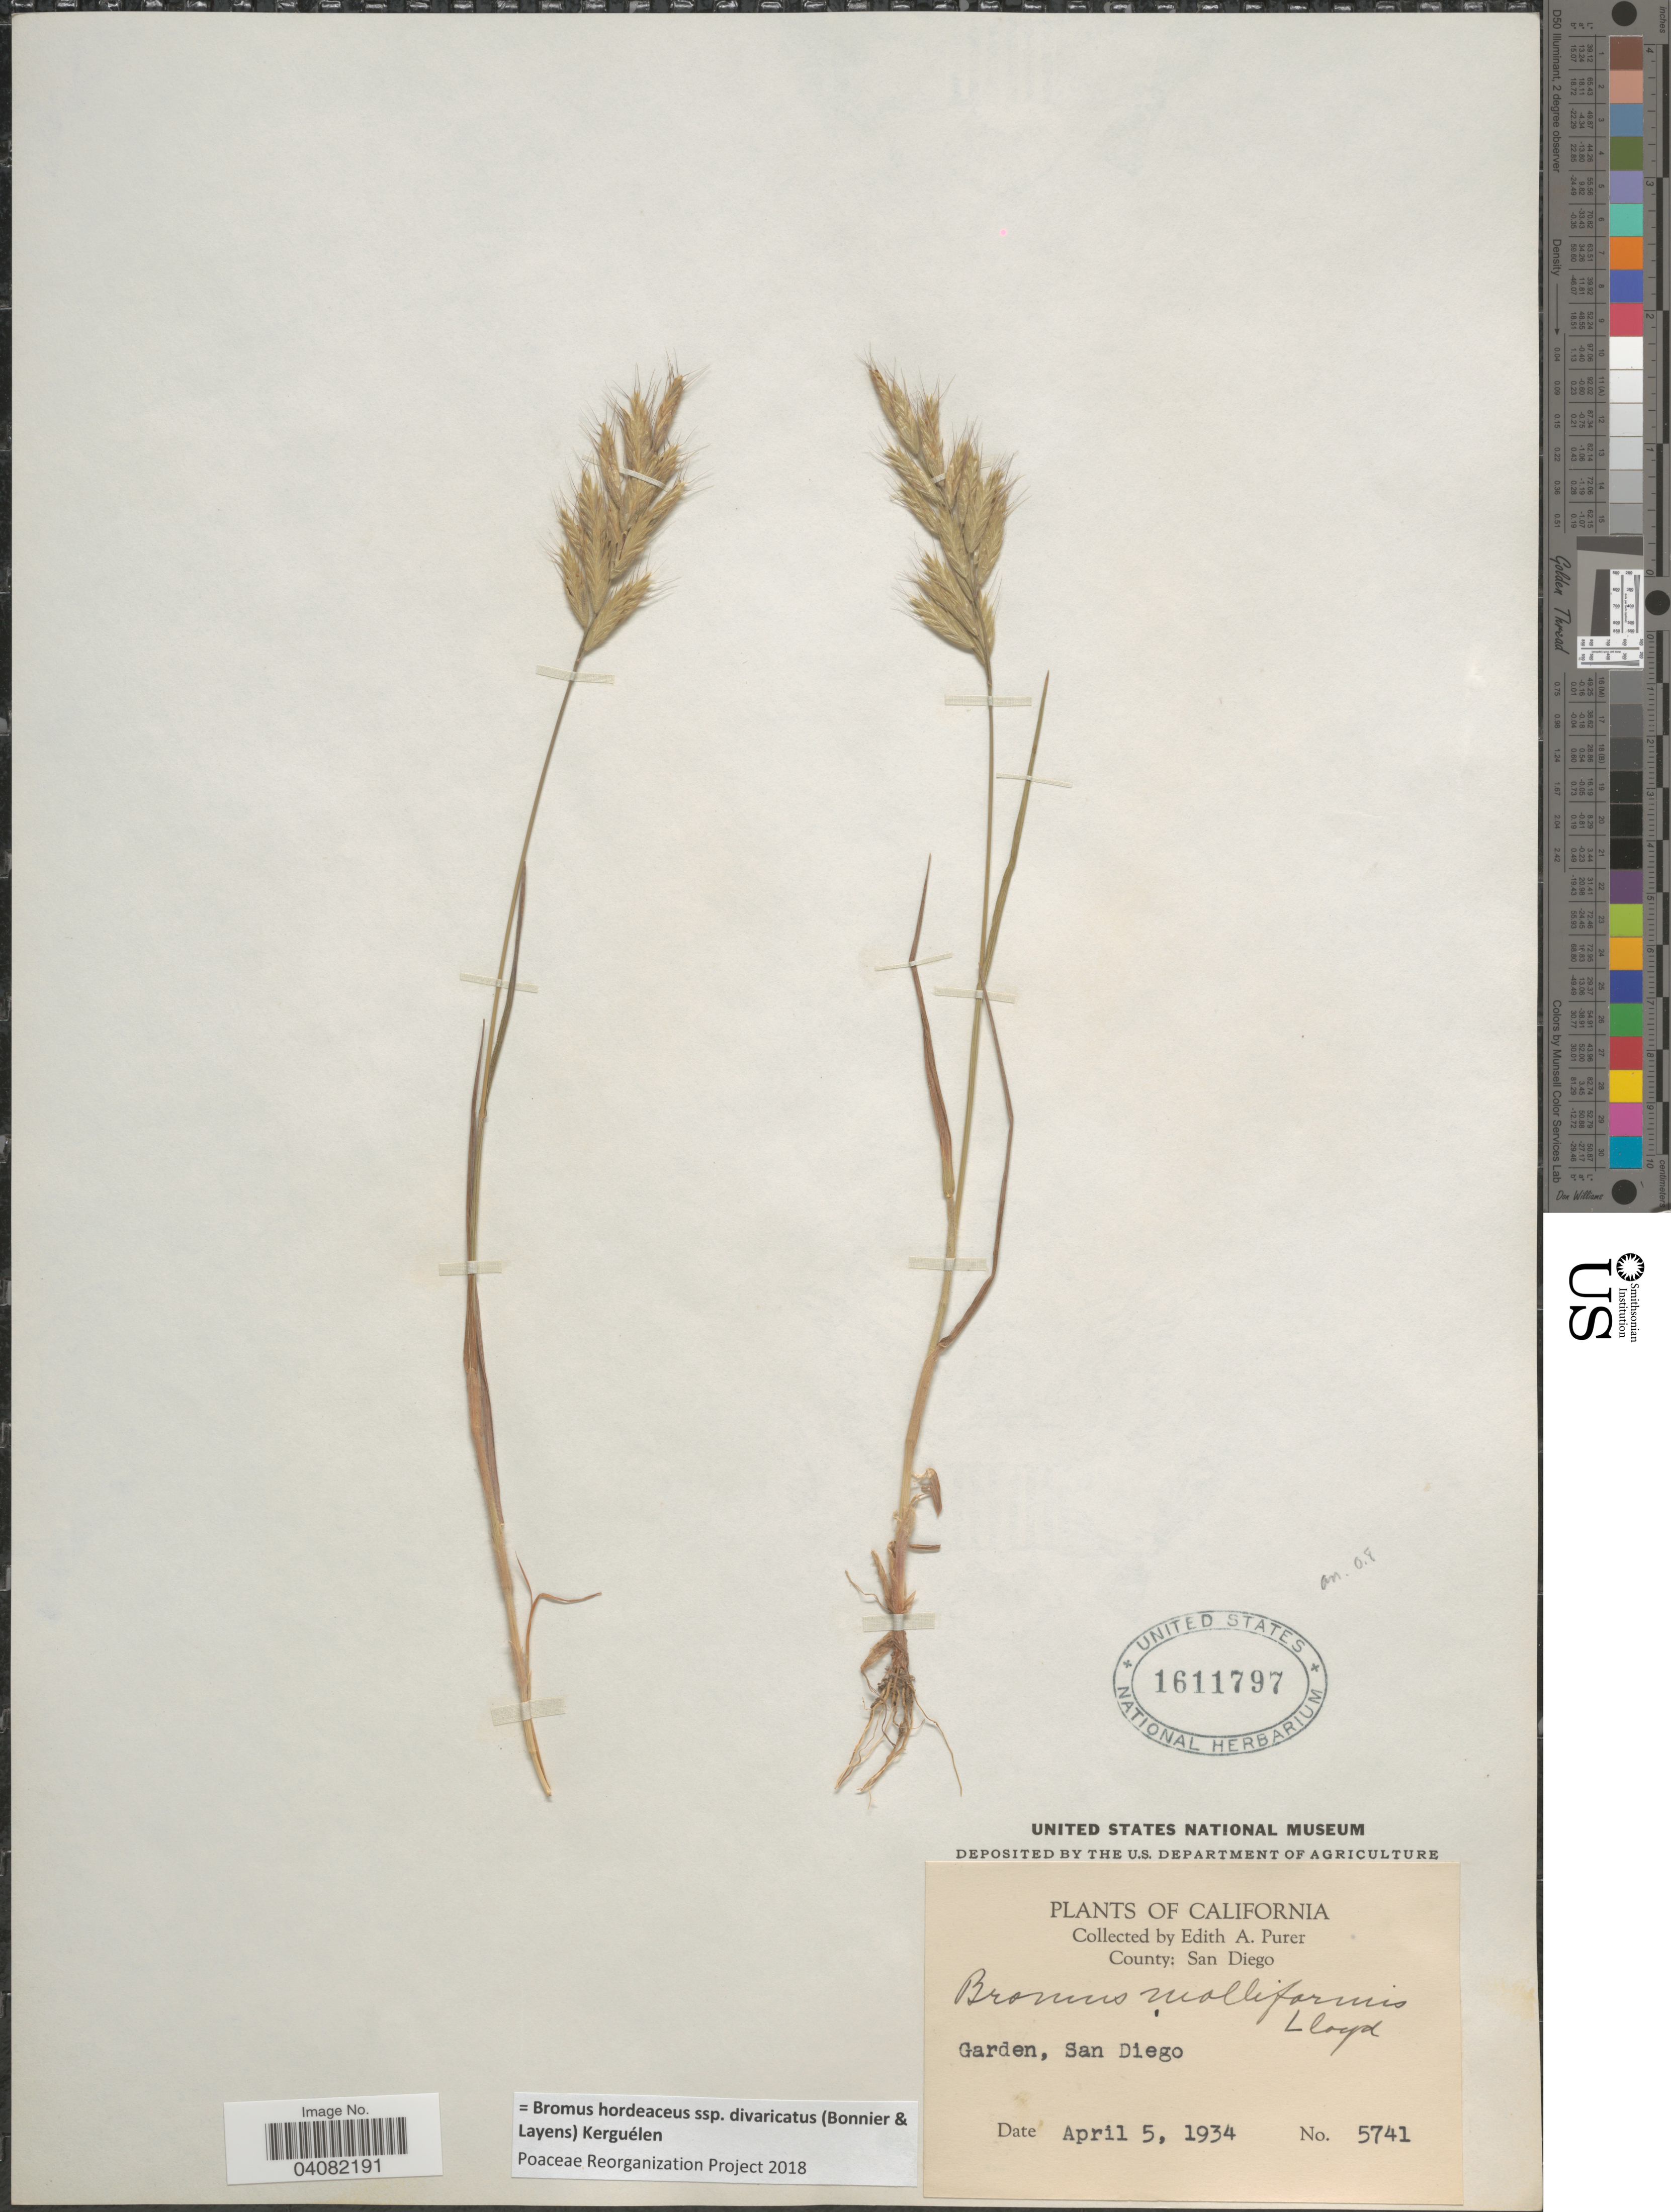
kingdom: Plantae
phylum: Tracheophyta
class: Liliopsida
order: Poales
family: Poaceae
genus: Bromus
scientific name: Bromus hordeaceus subsp. divaricatus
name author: (Bonnier & Layens) Kerguélen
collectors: E. Purer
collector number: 5741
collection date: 1934-04-05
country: United States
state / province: California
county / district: San Diego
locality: County: San Diego. Garden, San Diego.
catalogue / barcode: US 1611797